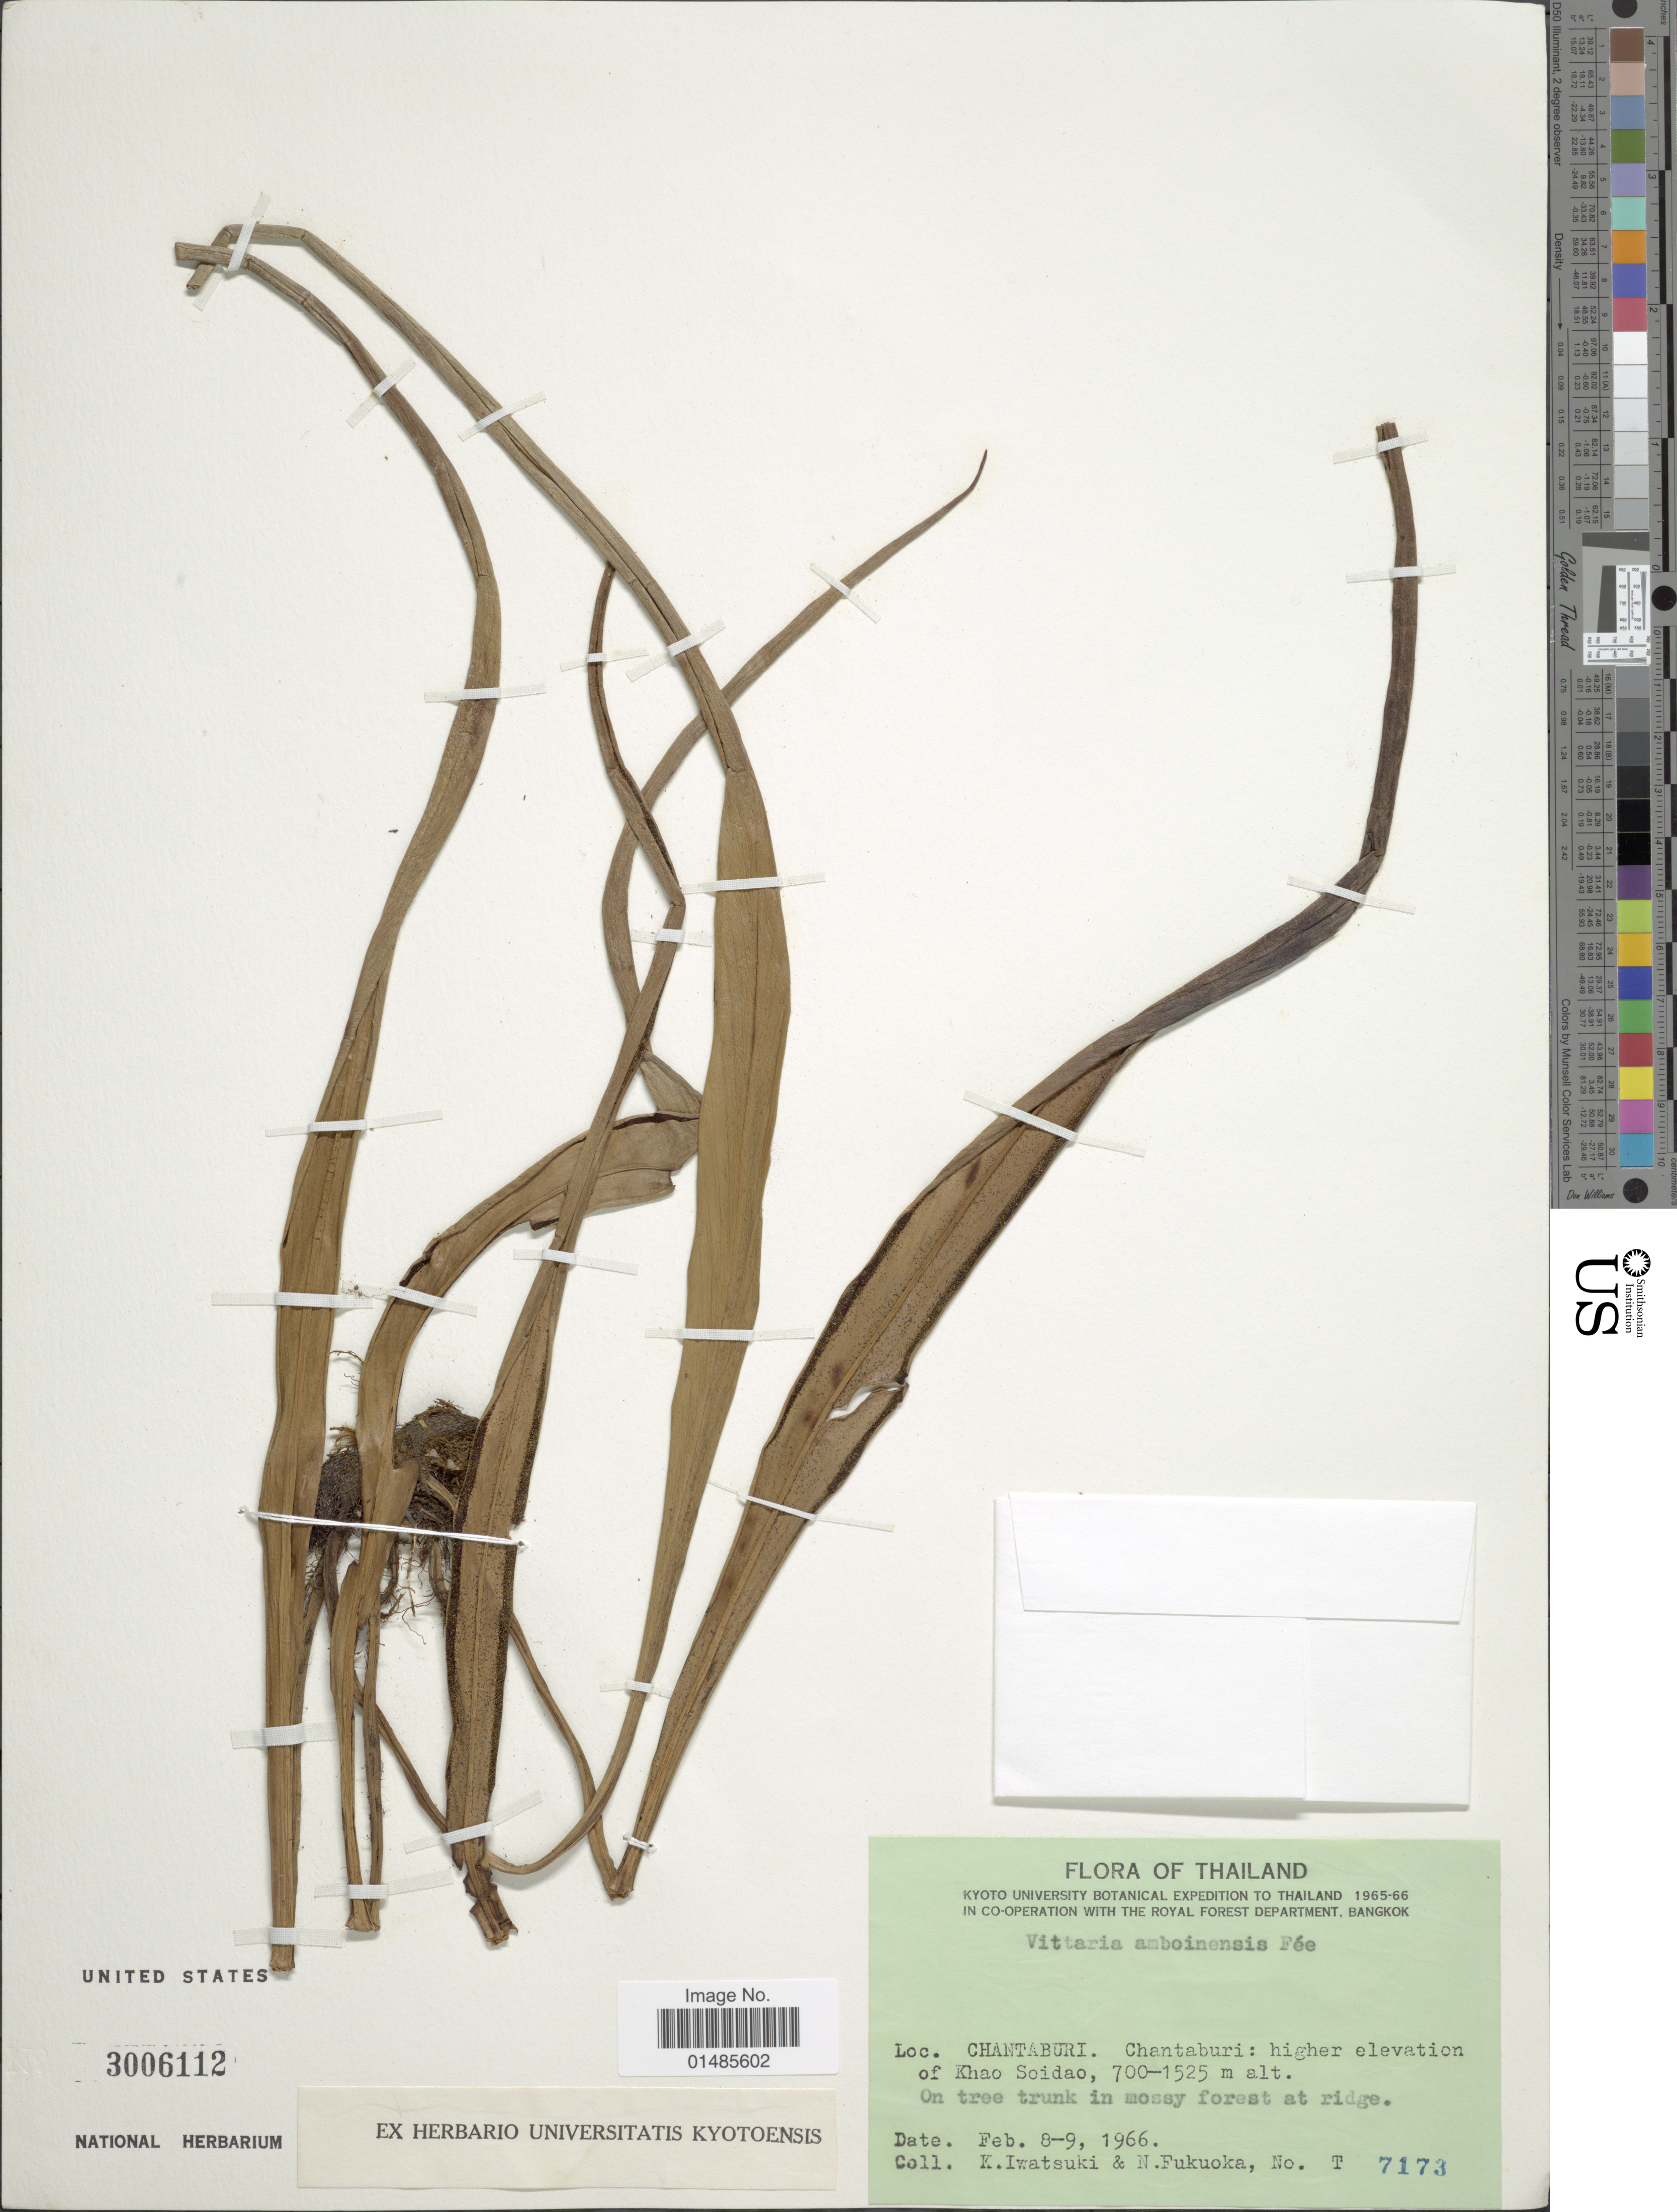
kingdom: Plantae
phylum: Tracheophyta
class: Polypodiopsida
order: Polypodiales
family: Pteridaceae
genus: Haplopteris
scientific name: Haplopteris amboinensis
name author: (Fée) X.C. Zhang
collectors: K. Iwatsuki & N. Fukuoka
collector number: T 7173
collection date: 1966-02-08/1966-02-09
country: Thailand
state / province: Chanthaburi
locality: Higher elevation of Khao Soidao.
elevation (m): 700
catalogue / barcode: US 3006112